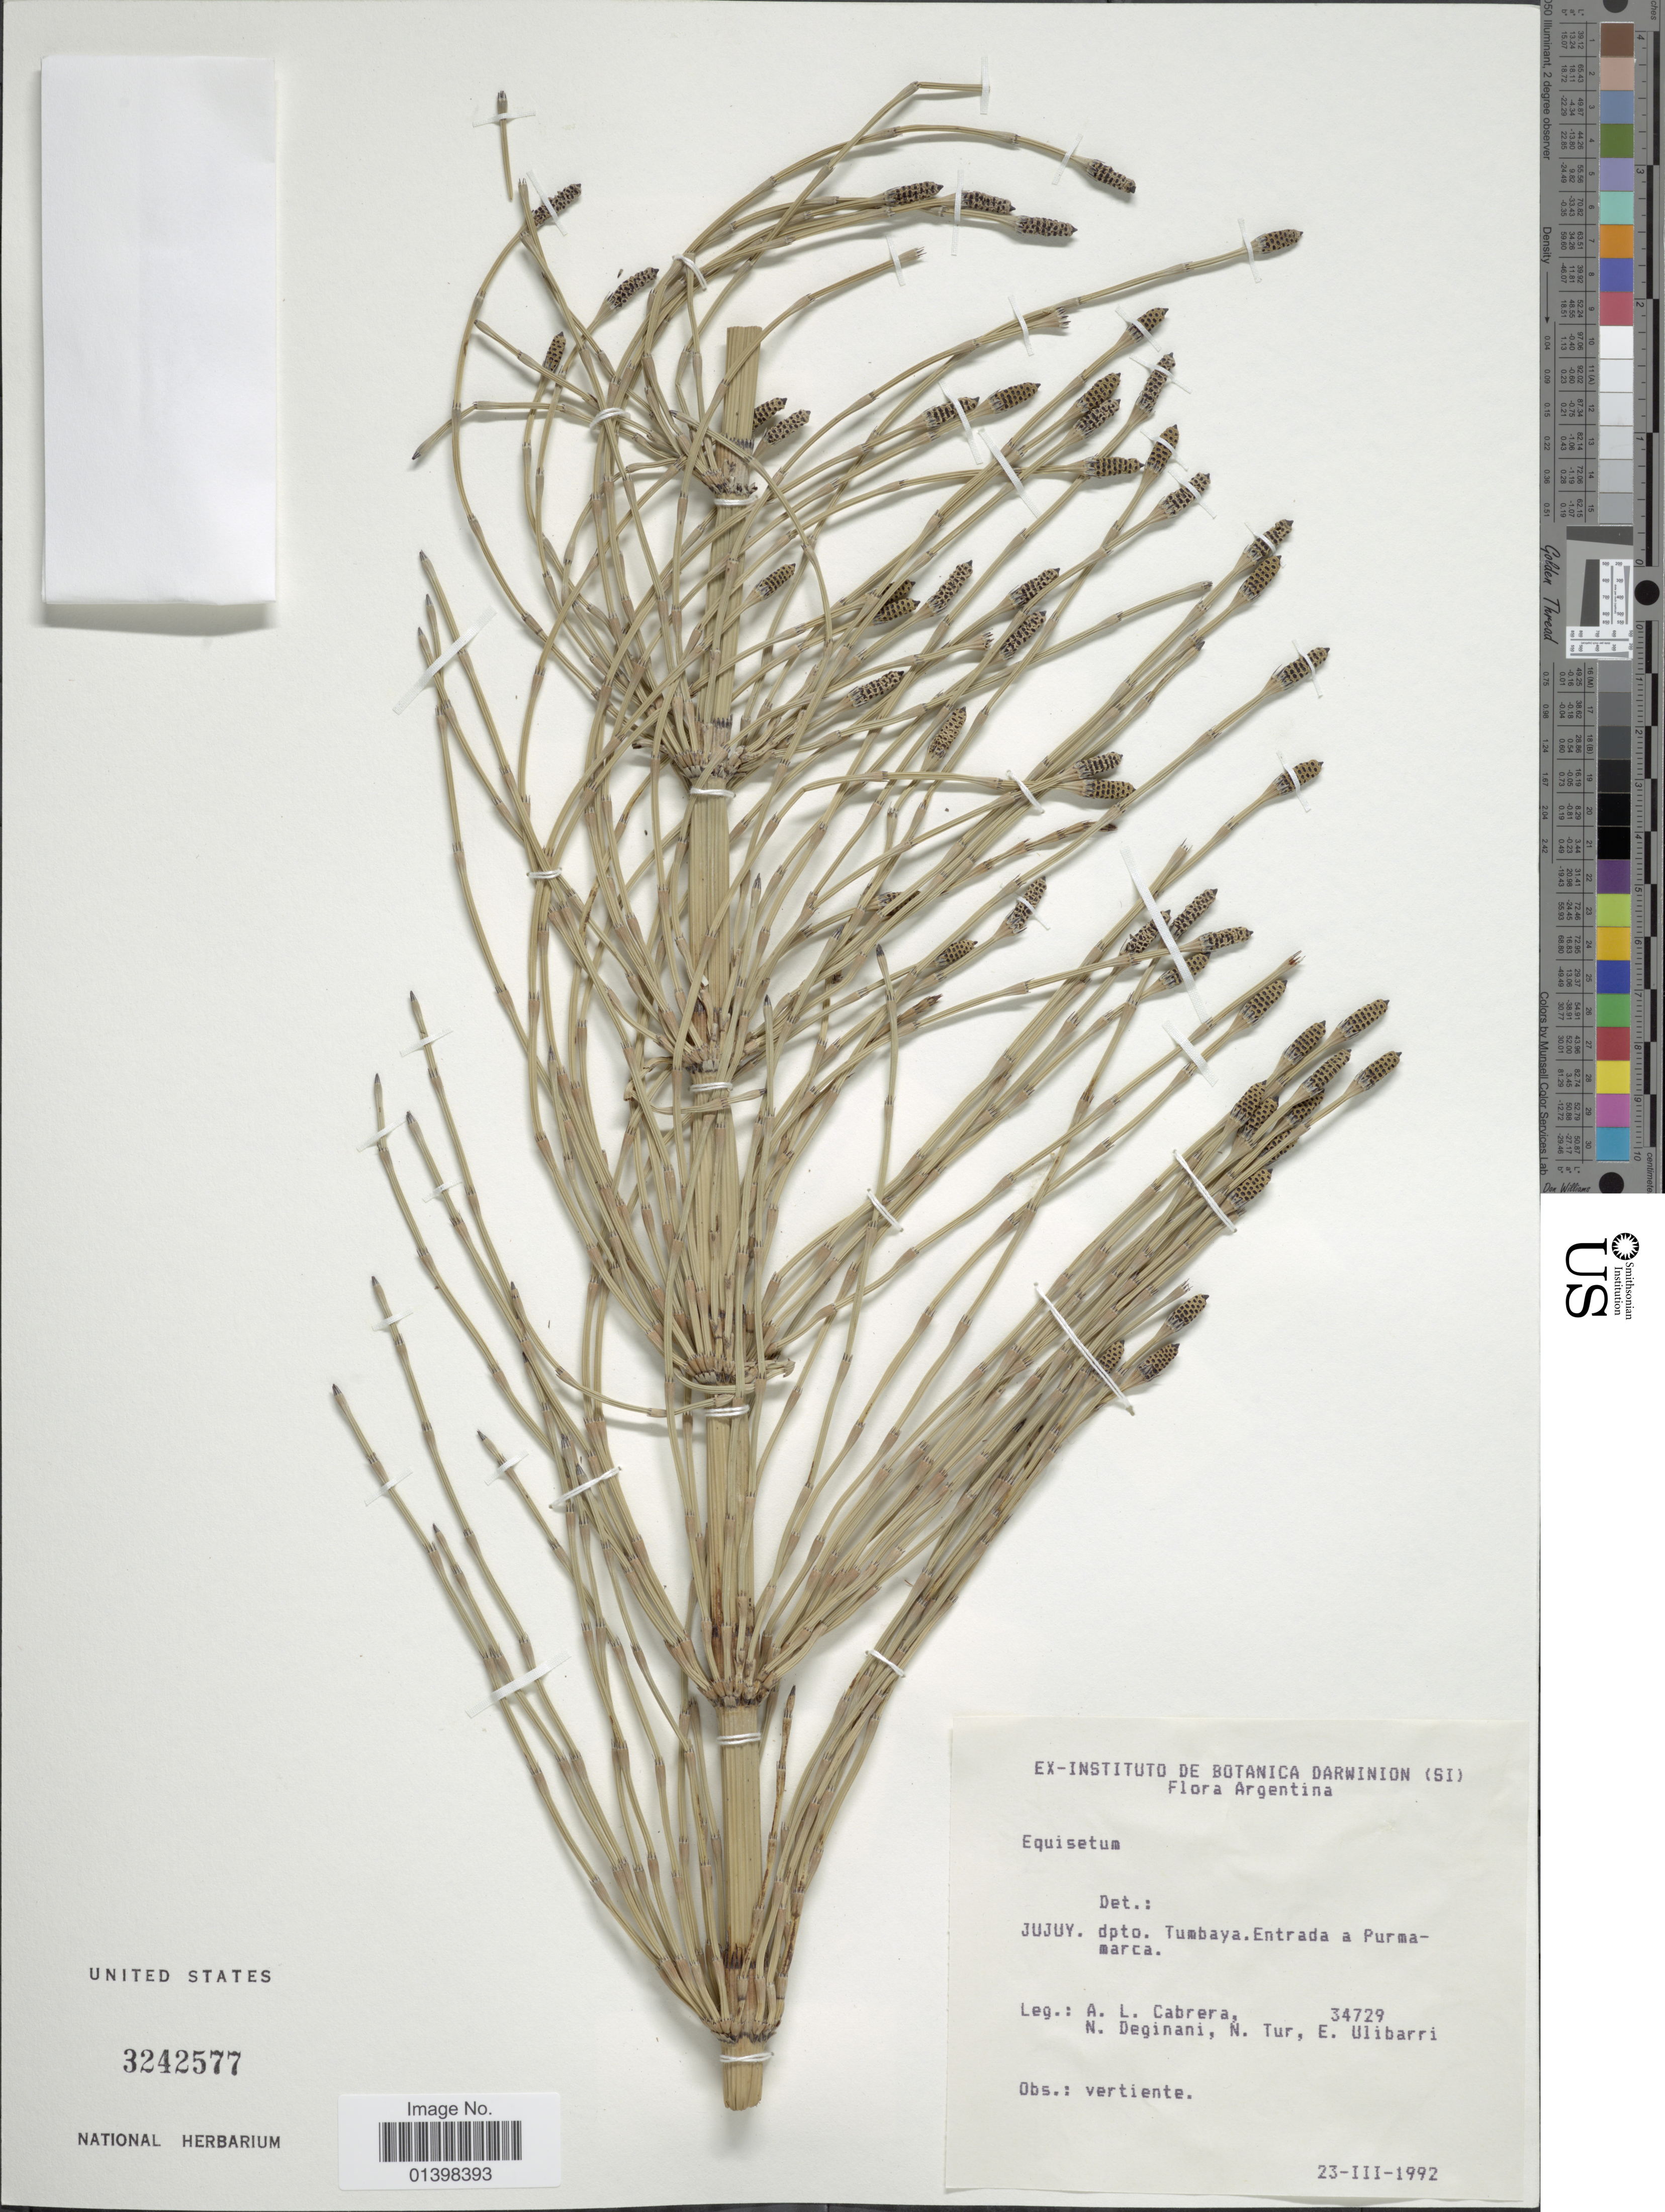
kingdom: Plantae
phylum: Tracheophyta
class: Polypodiopsida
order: Equisetales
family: Equisetaceae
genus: Equisetum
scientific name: Equisetum giganteum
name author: L.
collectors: A. L. Cabrera, N. Deginani, N. Tur & E. Ulibarri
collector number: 34729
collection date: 1992-03-23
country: Argentina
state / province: Jujuy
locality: Dpto Tumbaya, Entrada a Purmamarca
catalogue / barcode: US 3242577